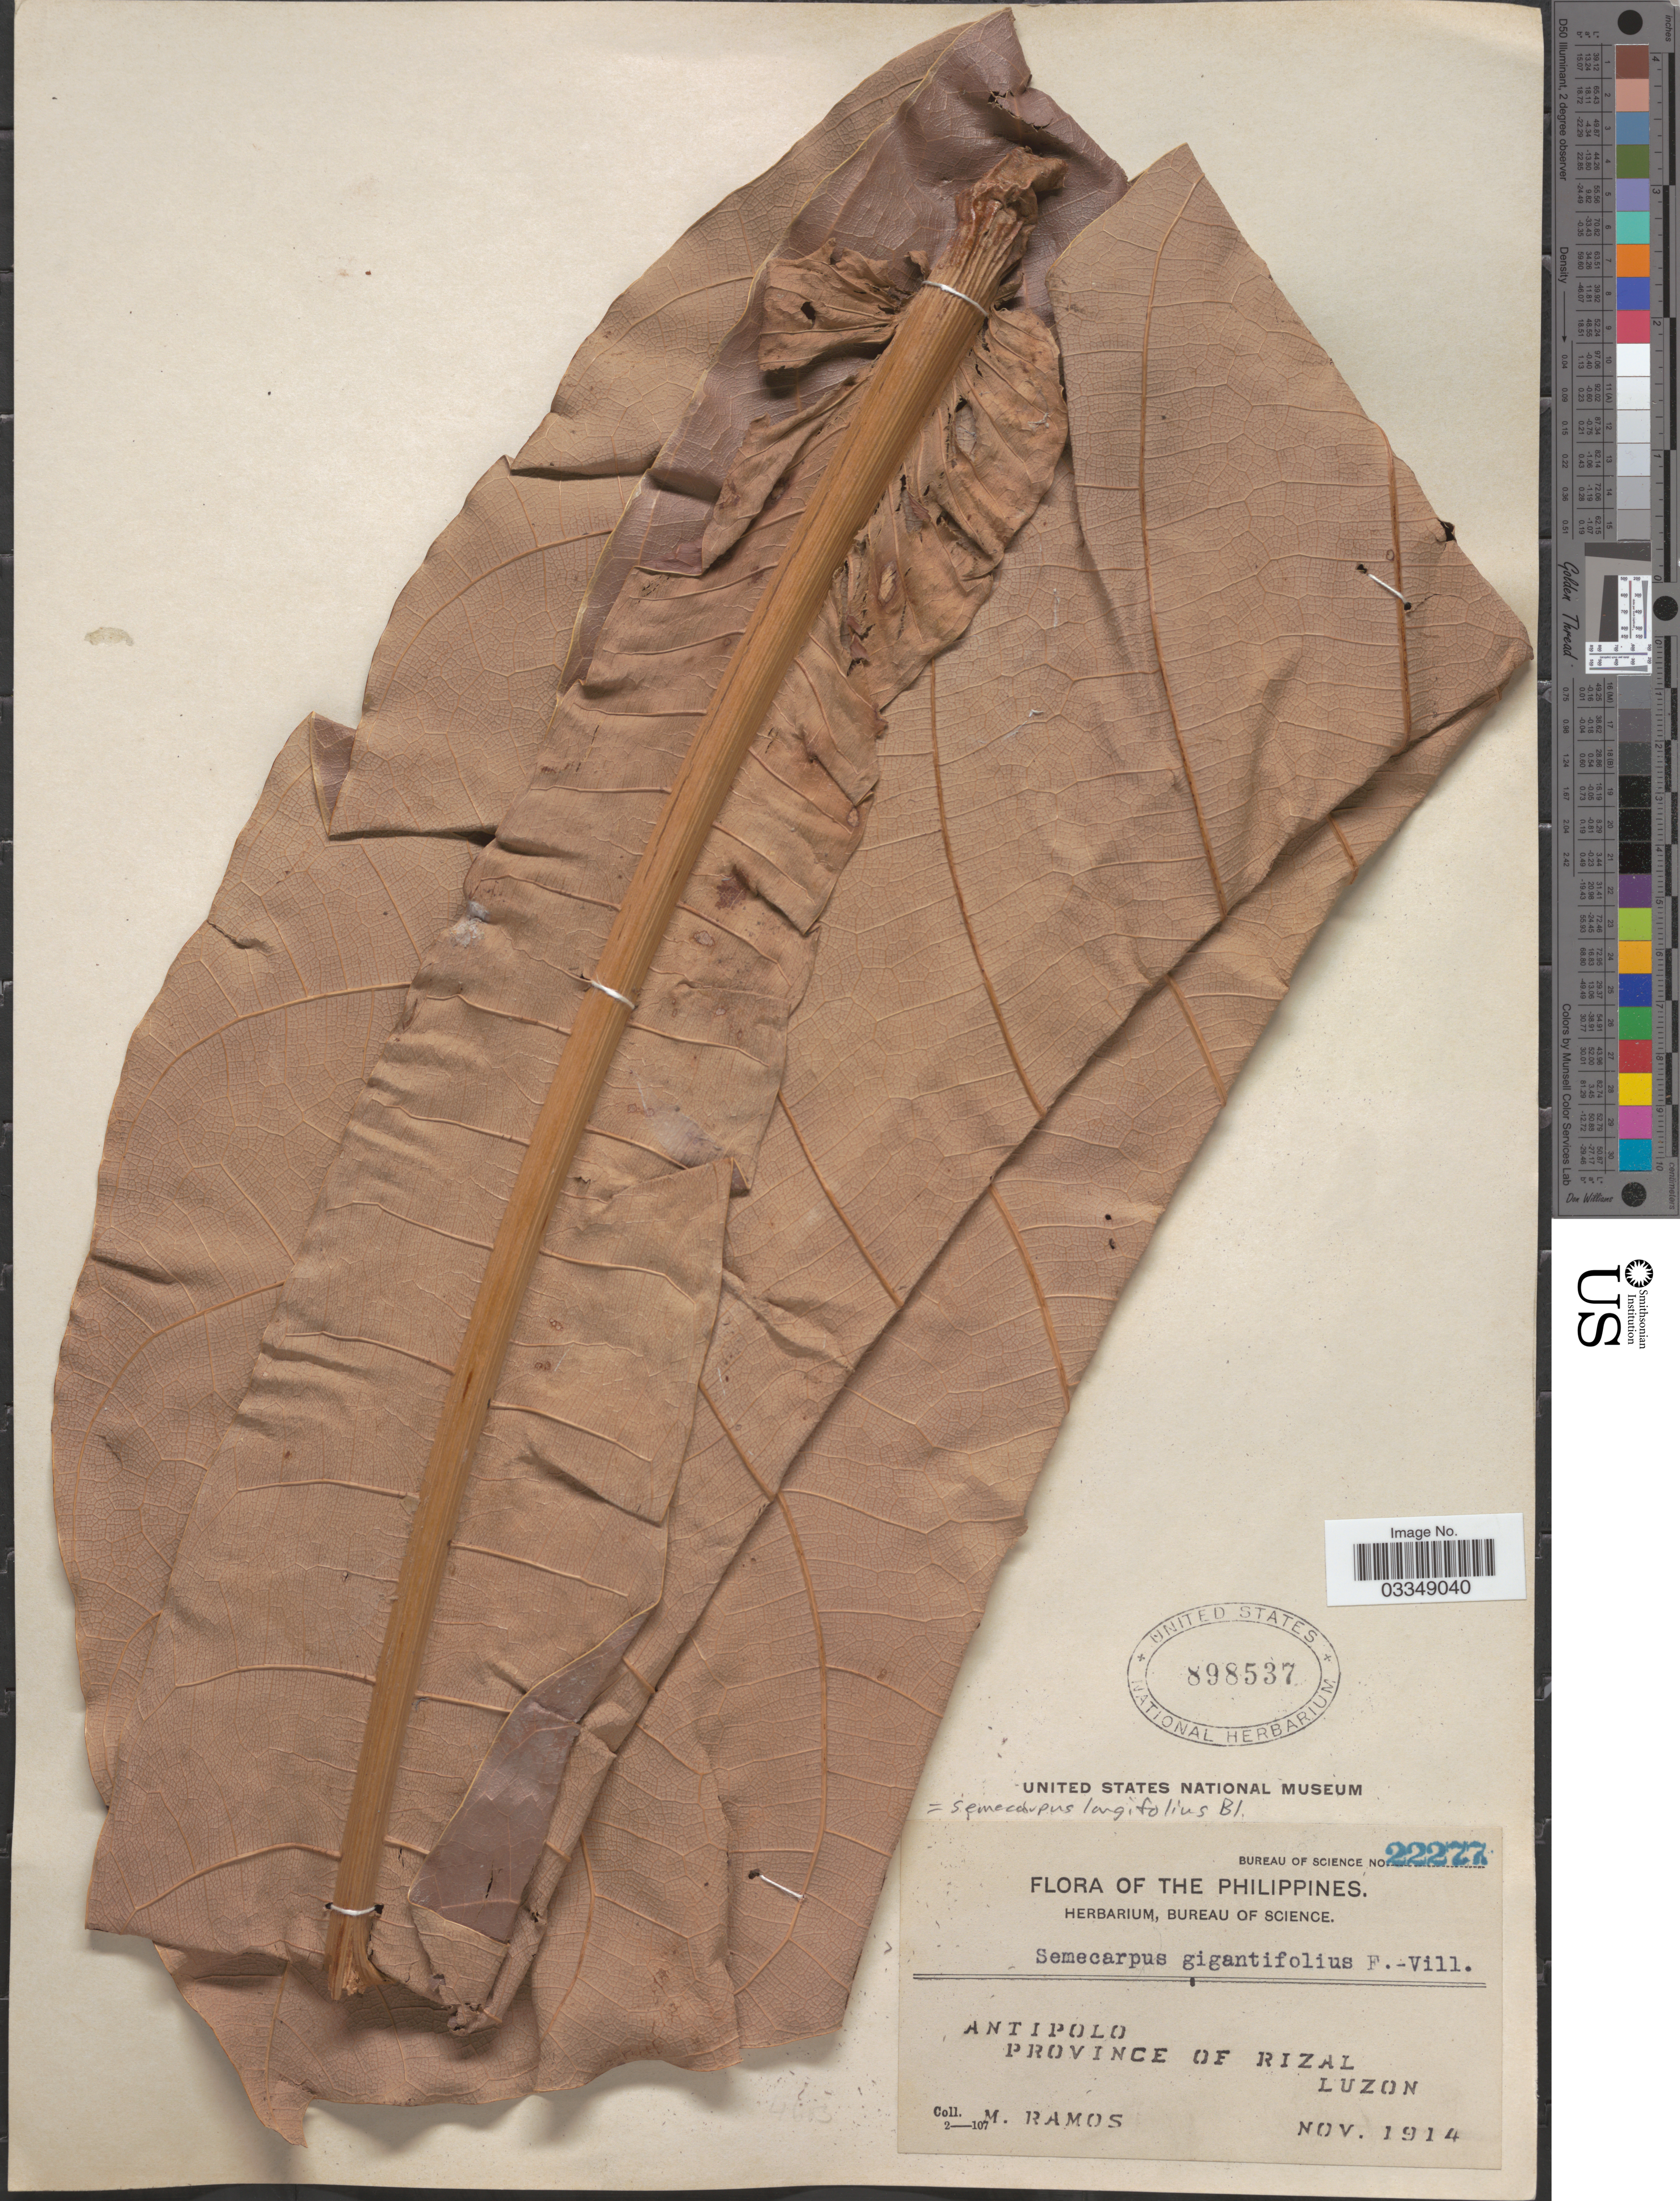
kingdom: Plantae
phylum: Tracheophyta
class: Magnoliopsida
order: Sapindales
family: Anacardiaceae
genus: Semecarpus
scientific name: Semecarpus longifolius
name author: Blume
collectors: M. Ramos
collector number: Bureau of Science 22277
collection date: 1914-11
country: Philippines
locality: Antipolo. Province of Rizal. Luzon.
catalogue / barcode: US 898537